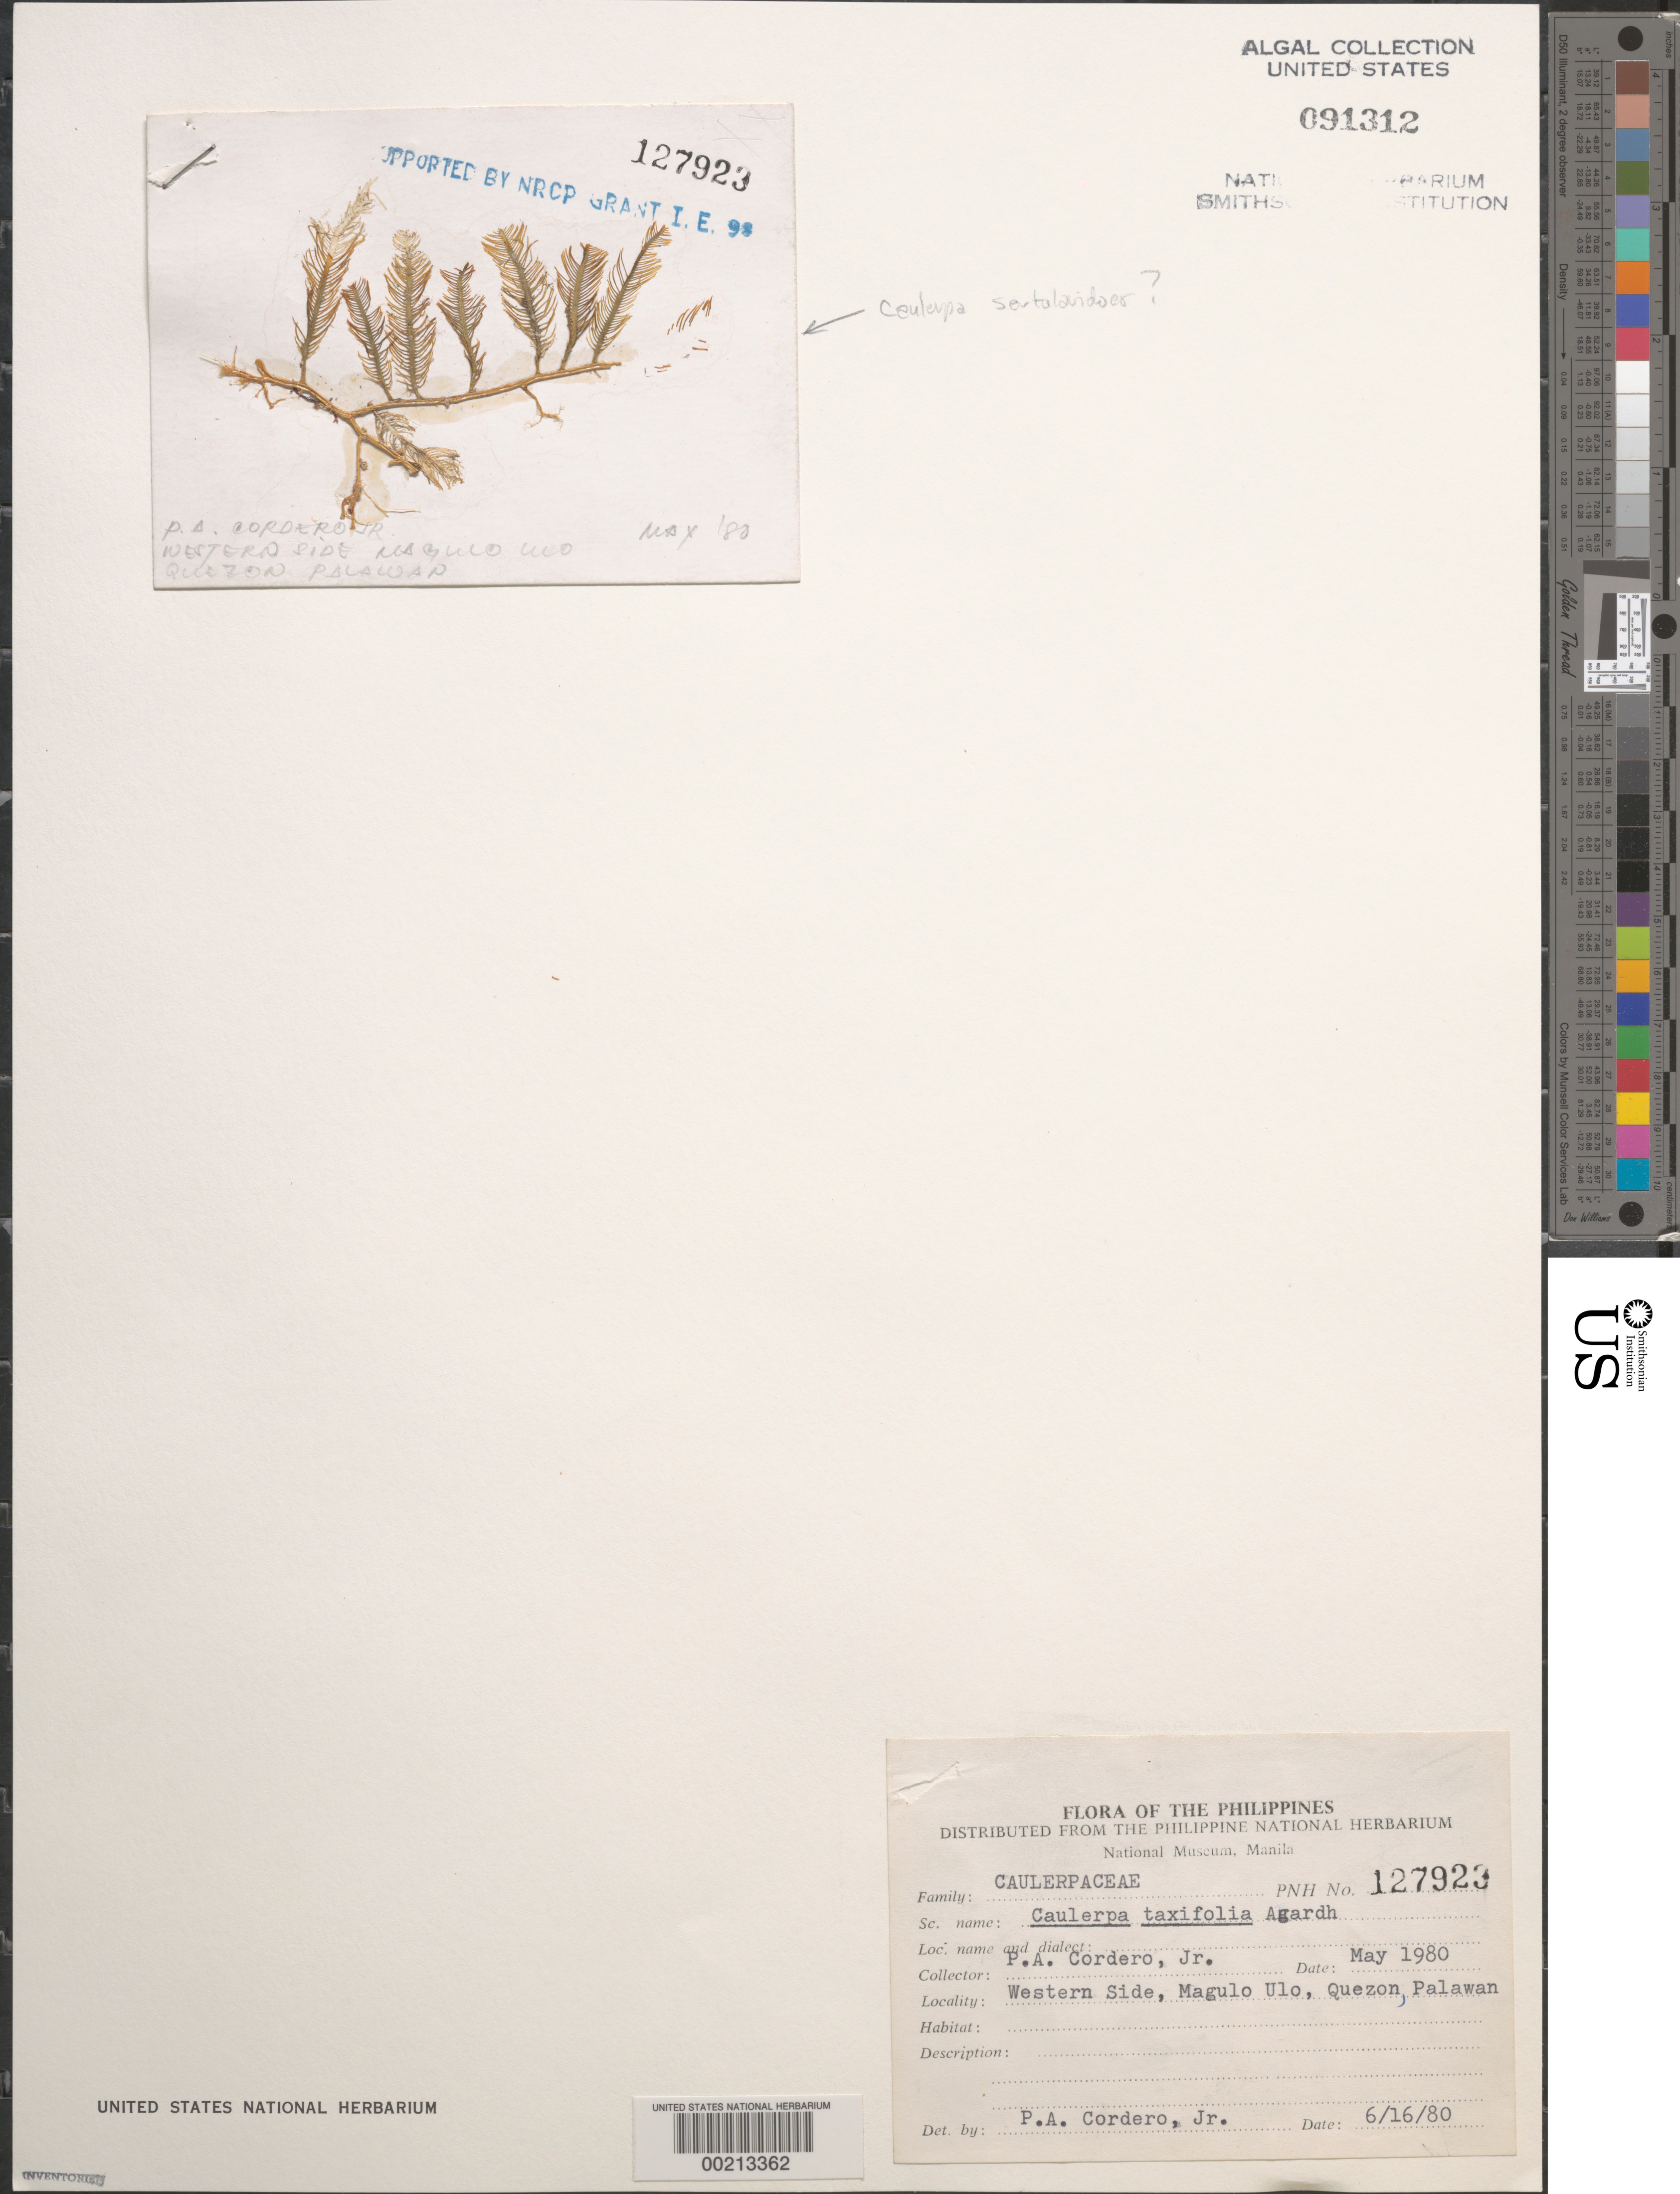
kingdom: Plantae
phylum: Chlorophyta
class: Ulvophyceae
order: Bryopsidales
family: Caulerpaceae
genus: Caulerpa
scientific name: Caulerpa taxifolia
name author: (M. Vahl) C. Agardh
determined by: Cordero, P. A., Jr.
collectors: P. A. Cordero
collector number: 127923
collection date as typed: May 1980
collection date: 1980-05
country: Philippines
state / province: Mimaropa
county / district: Palawan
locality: Magulo ulo, quezon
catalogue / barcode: US 91312